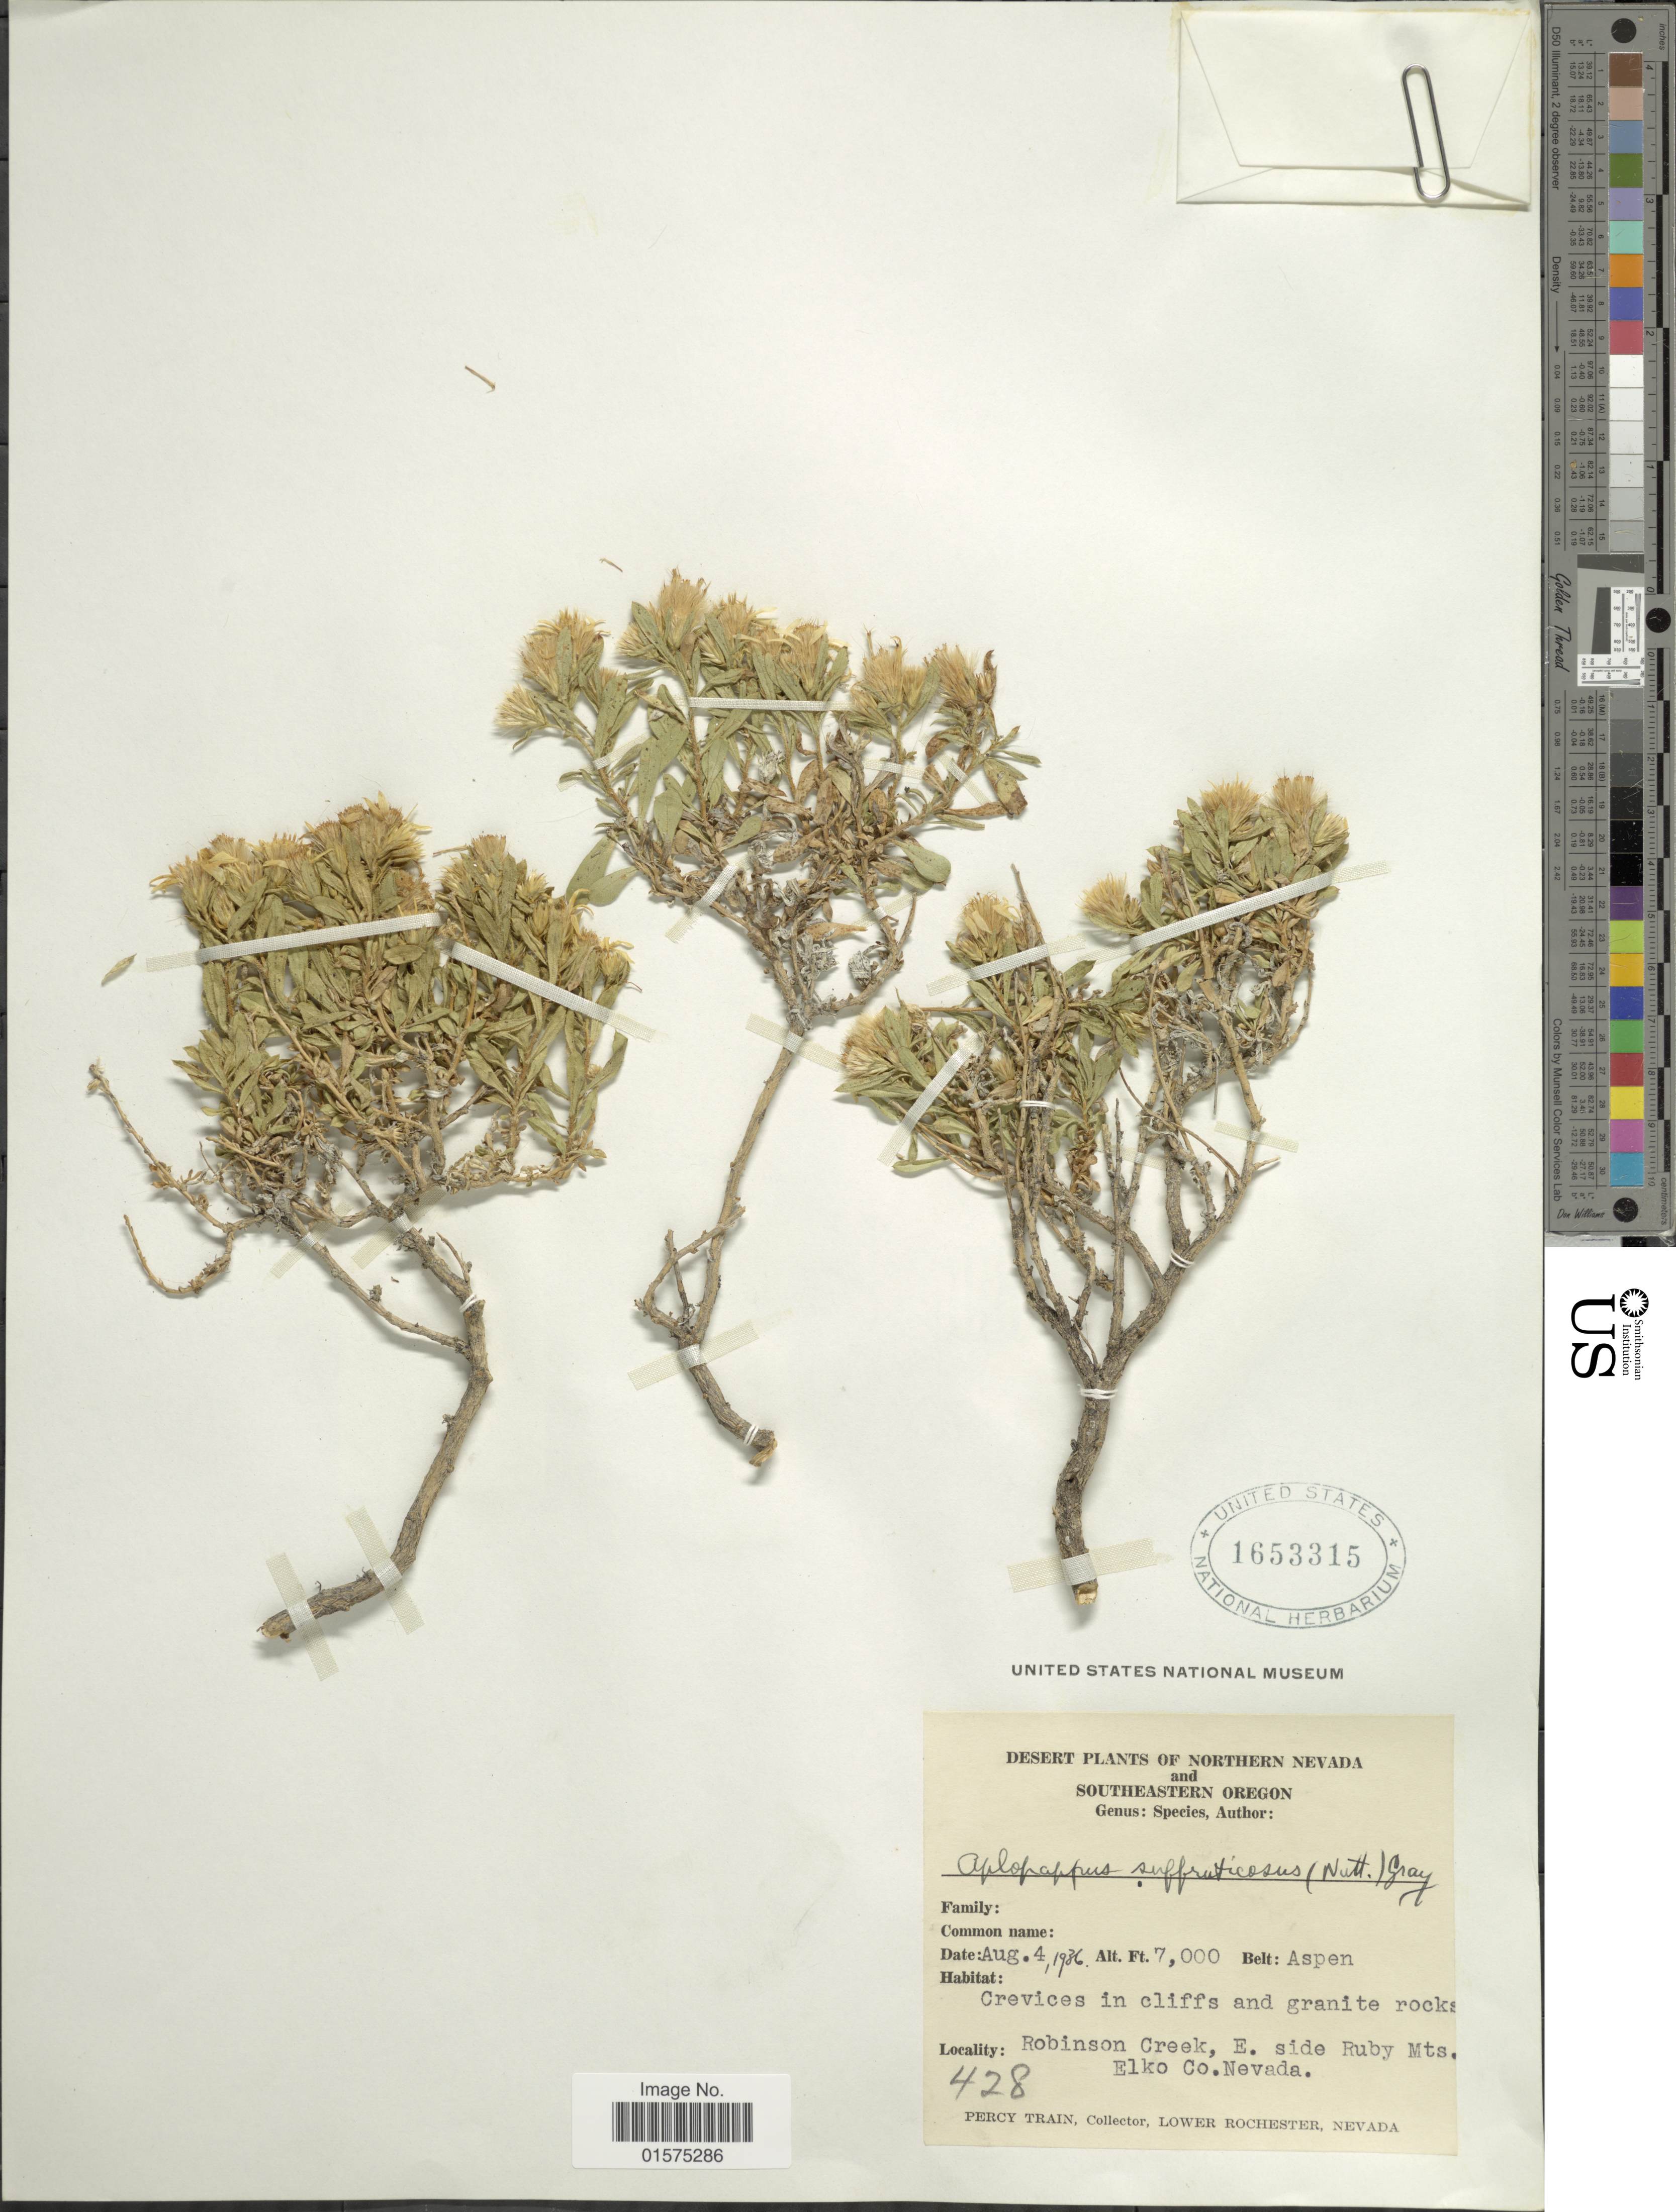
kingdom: Plantae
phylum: Tracheophyta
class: Magnoliopsida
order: Asterales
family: Asteraceae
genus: Ericameria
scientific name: Ericameria suffruticosa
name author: (Nutt.) G.L. Nesom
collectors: P. Train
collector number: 428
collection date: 1936-08-04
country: United States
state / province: Nevada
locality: Robinson Creek, E. side Ruby Mts. Elko Co. Desert. Northern Nevada. Belt: Aspen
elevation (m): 2134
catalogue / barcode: US 1653315